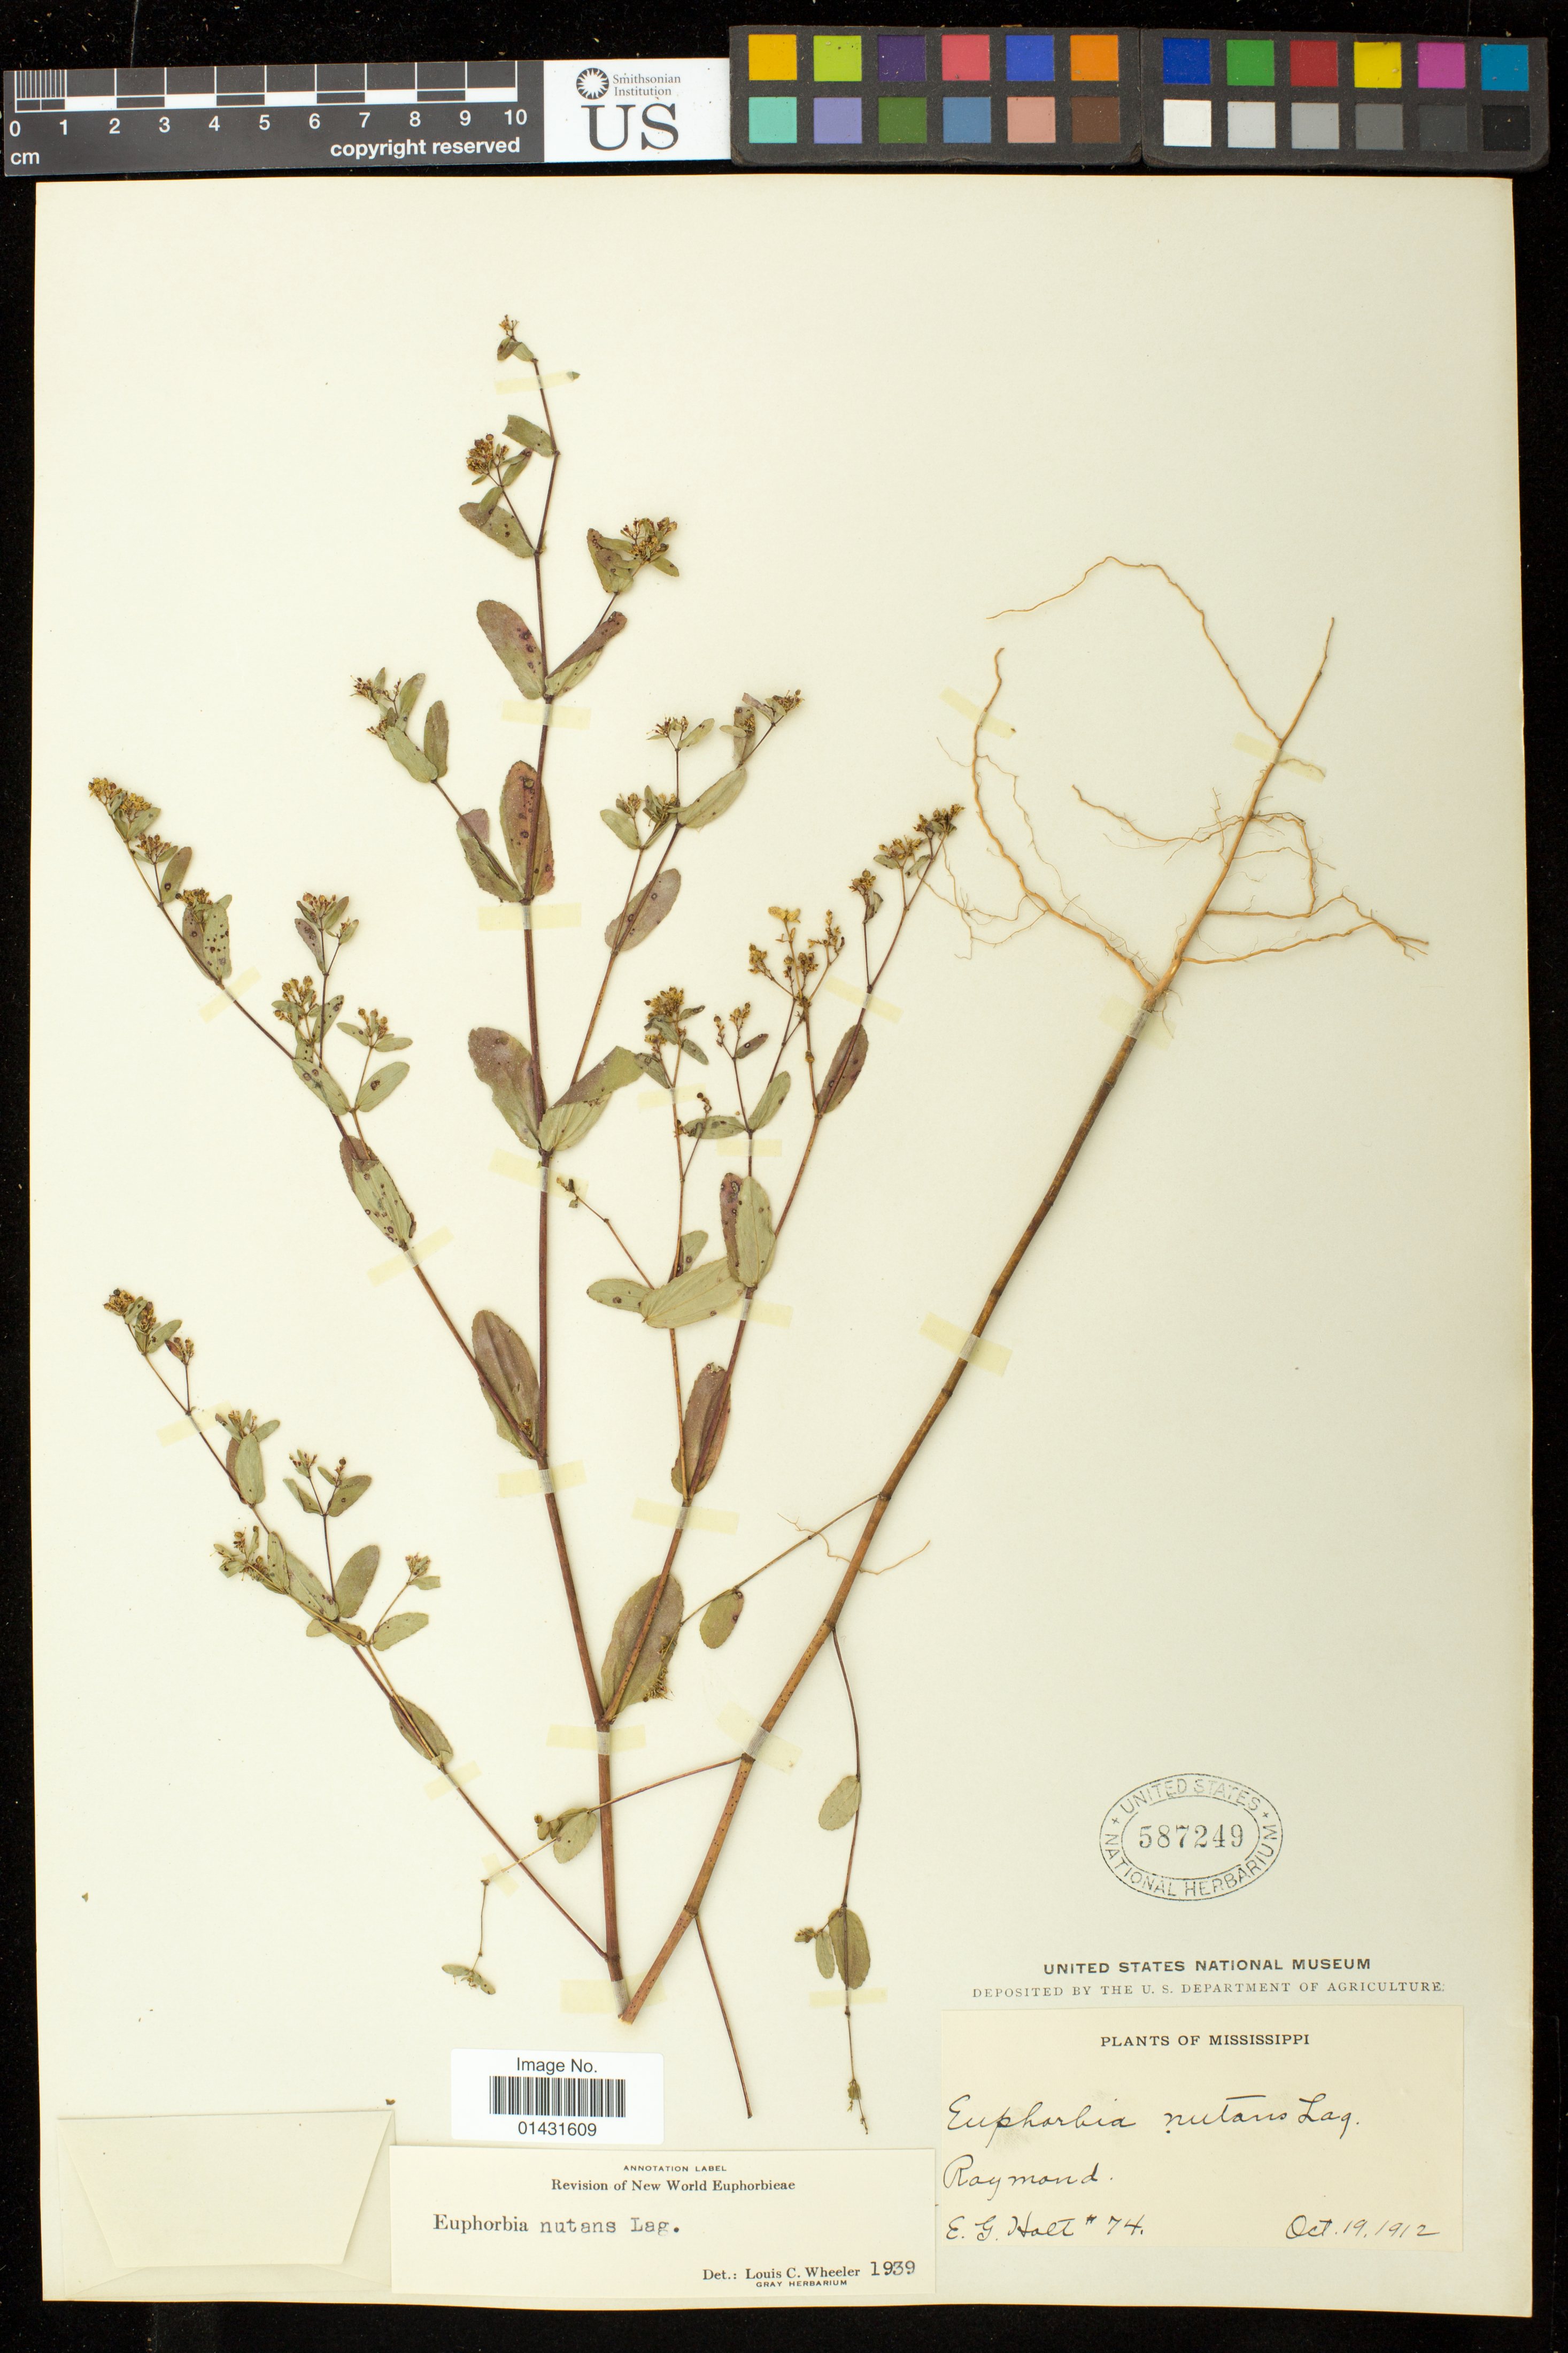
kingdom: Plantae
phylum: Tracheophyta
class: Magnoliopsida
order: Malpighiales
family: Euphorbiaceae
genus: Euphorbia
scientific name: Euphorbia hypericifolia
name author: L.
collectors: E. G. Holt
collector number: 74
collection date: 1912-10-19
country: United States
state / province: Mississippi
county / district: Hinds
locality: Raymond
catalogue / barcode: US 587249